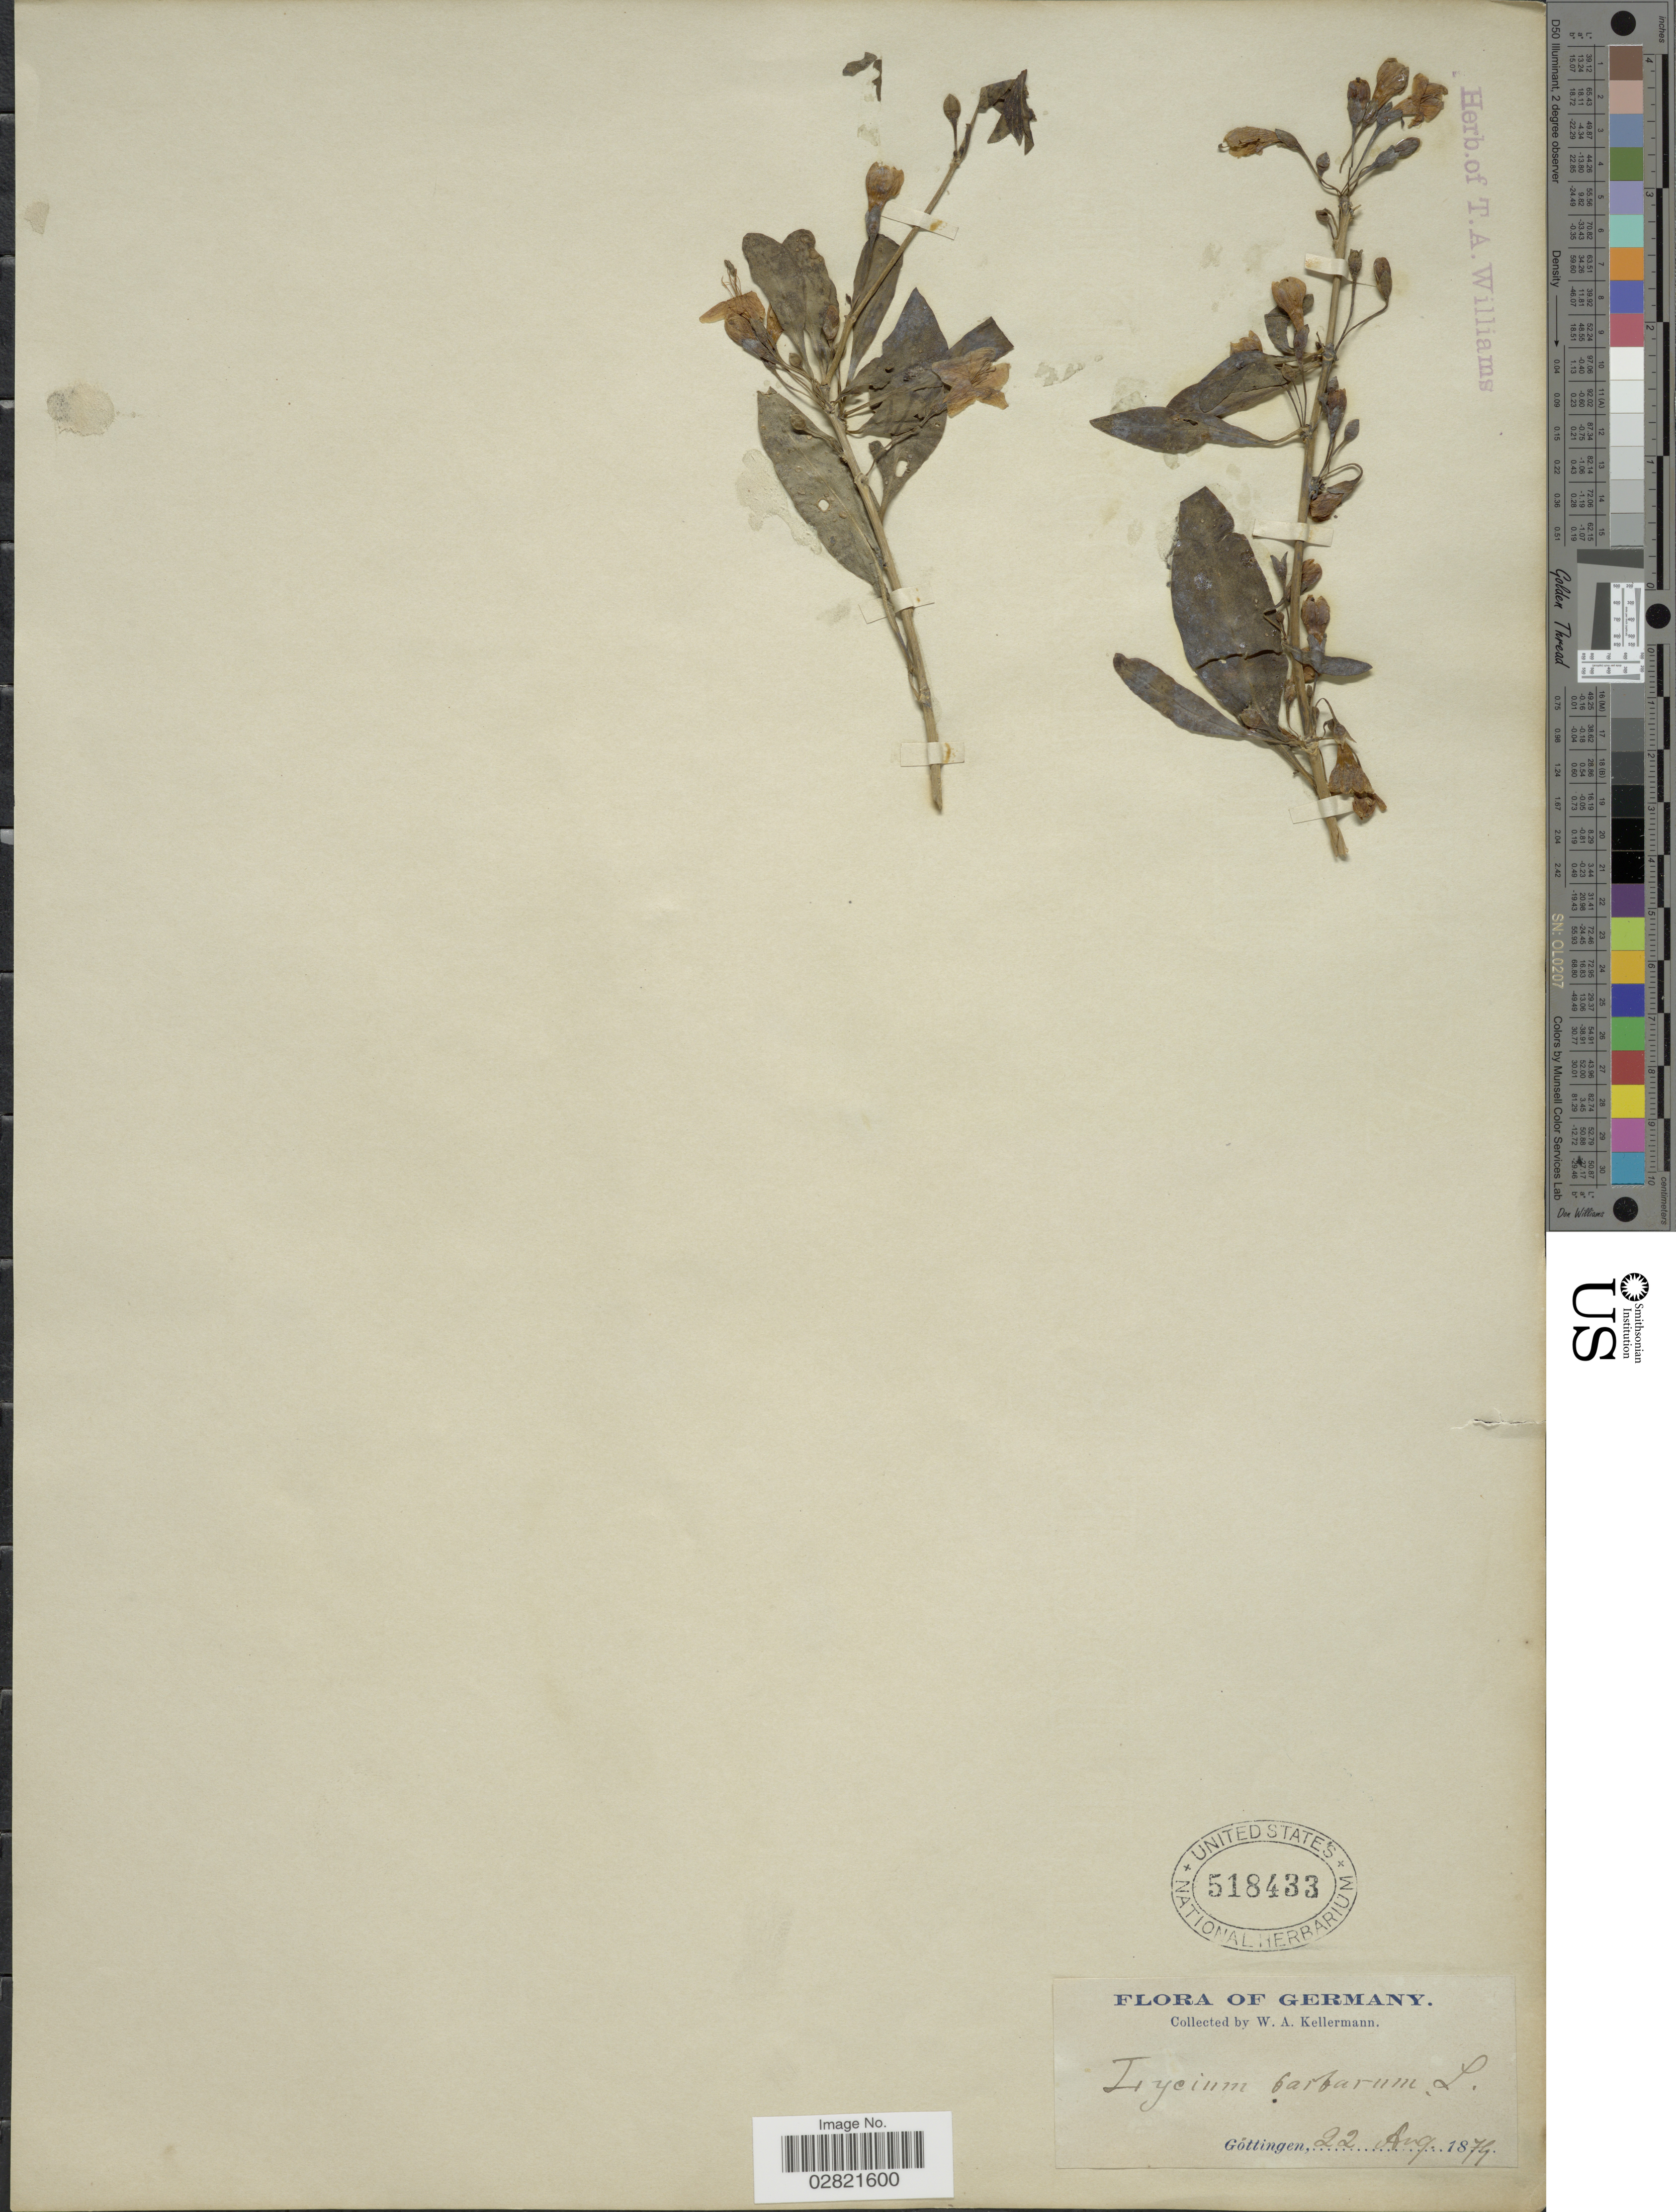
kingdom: Plantae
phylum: Tracheophyta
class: Magnoliopsida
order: Solanales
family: Solanaceae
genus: Lycium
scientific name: Lycium barbarum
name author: L.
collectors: W. A. Kellermann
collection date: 1879-08-22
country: Germany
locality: Göttingen.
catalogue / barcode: US 518433